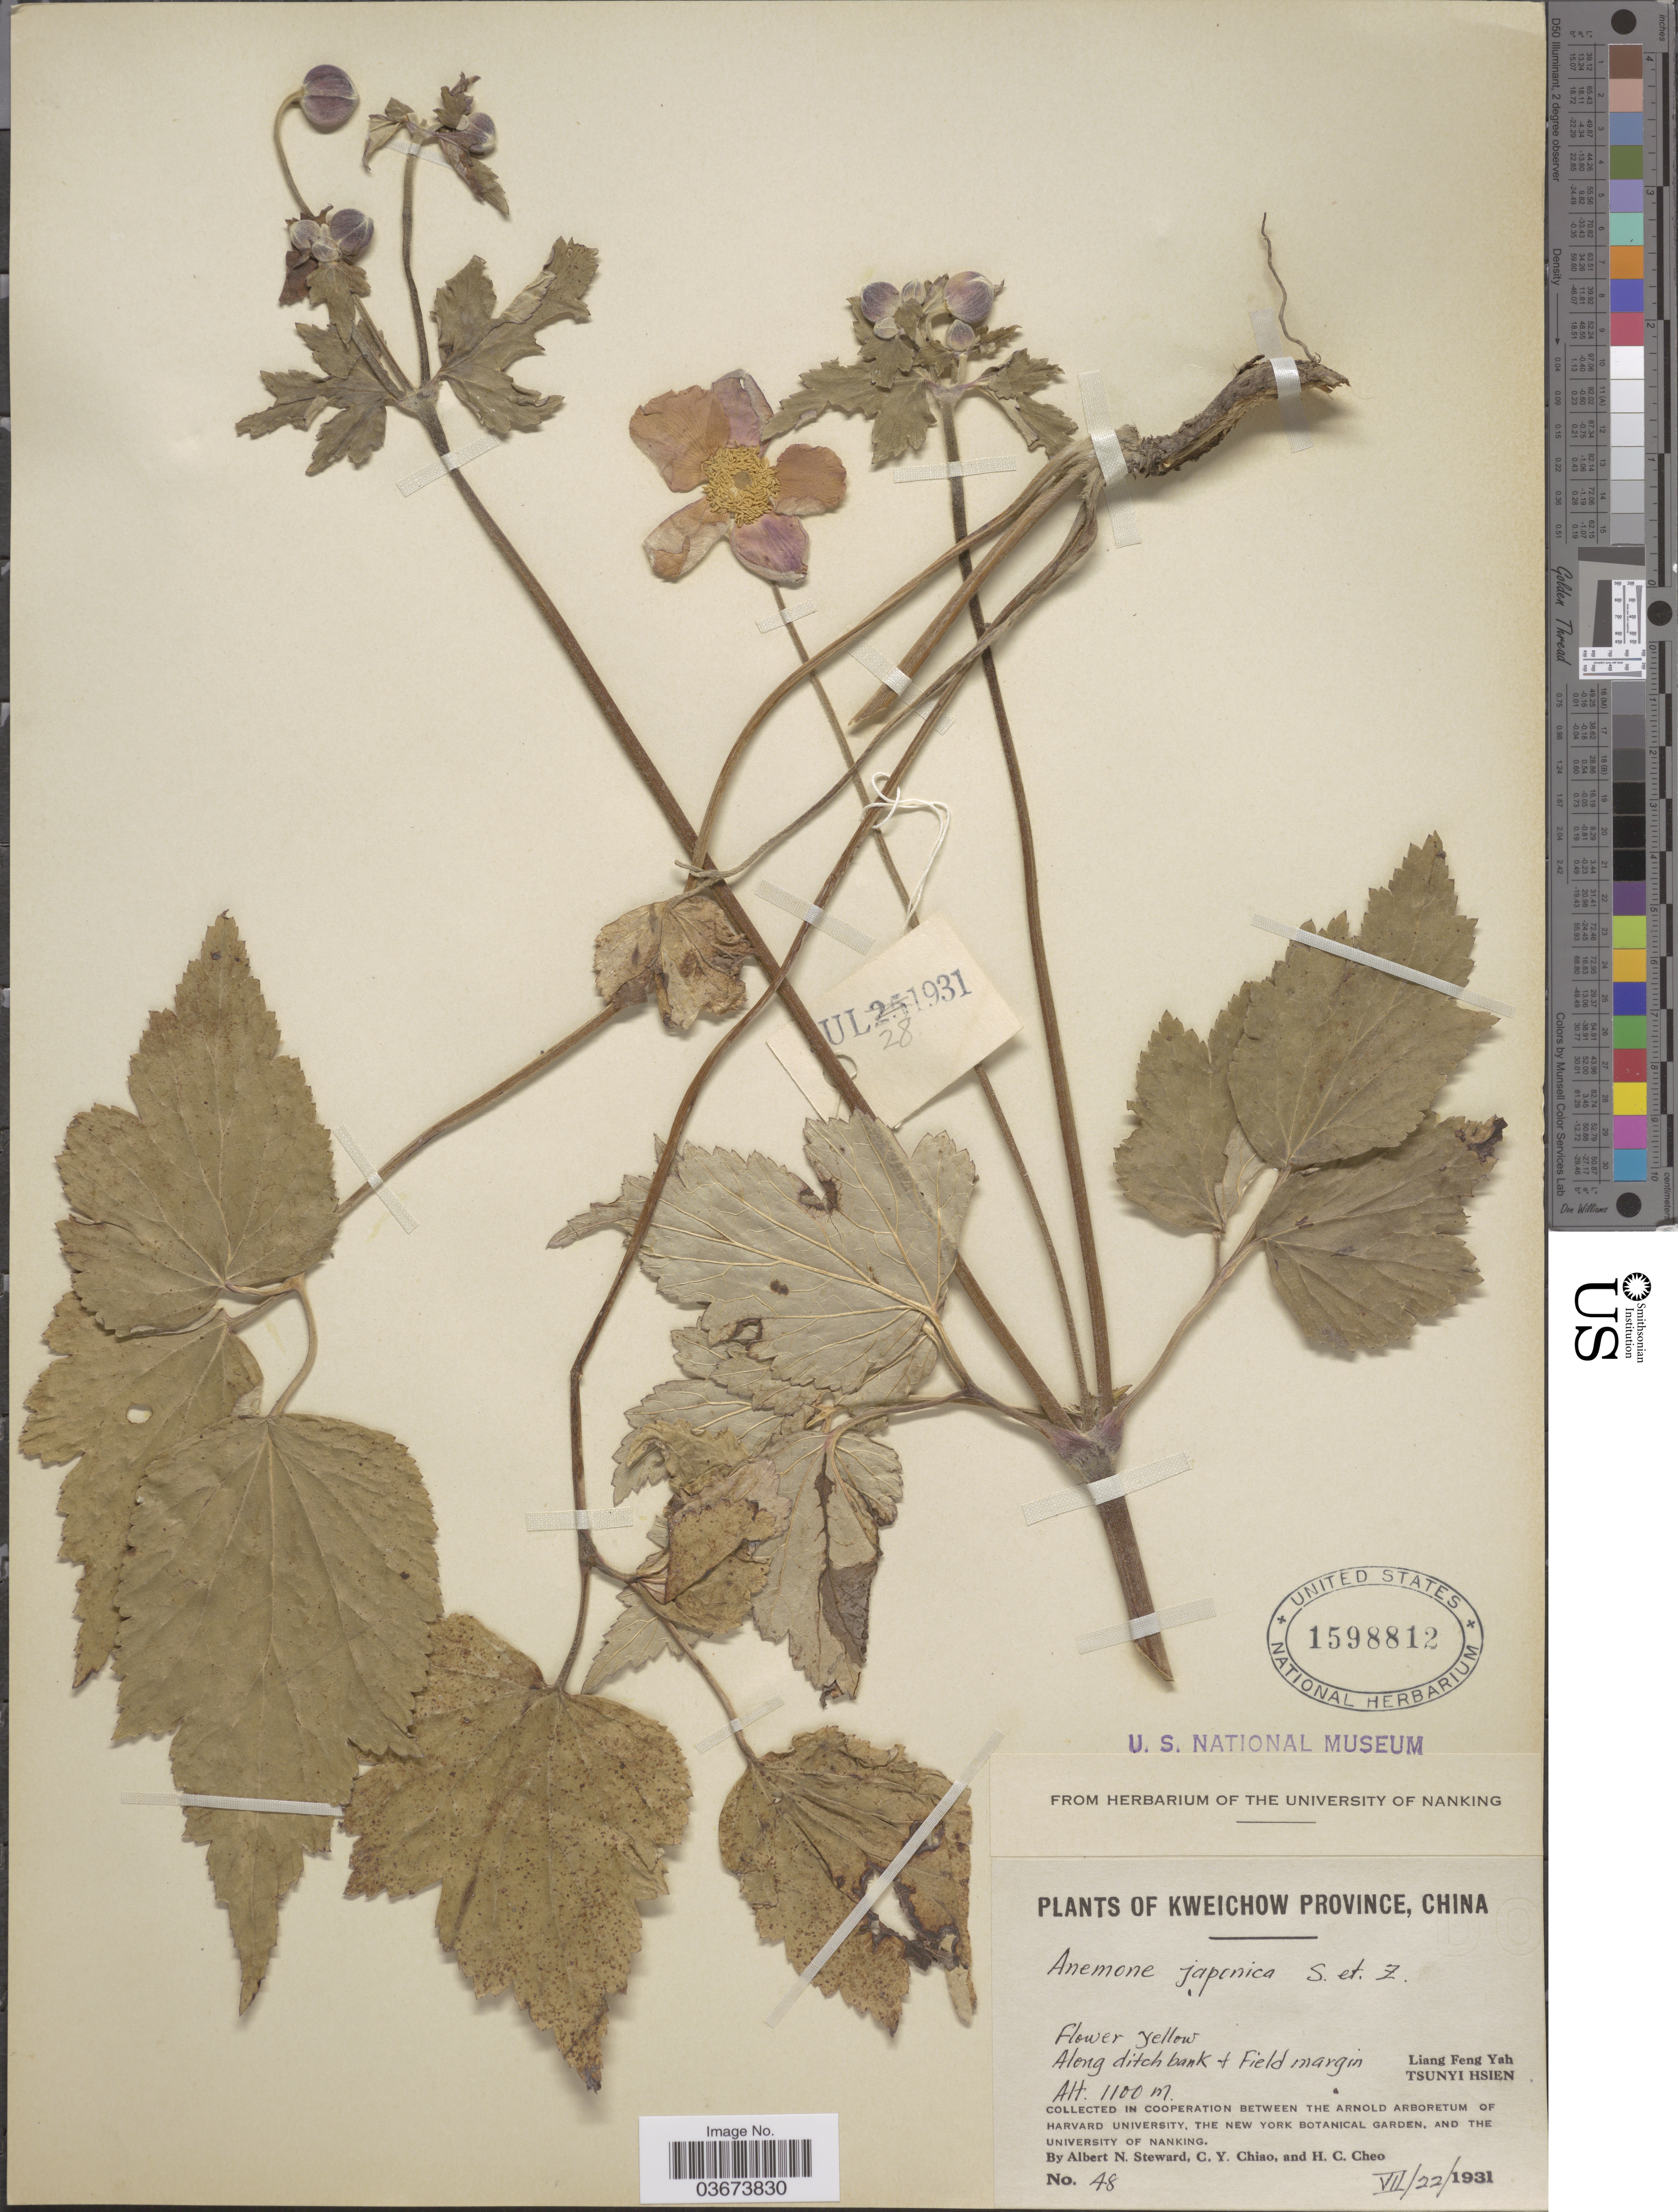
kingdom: Plantae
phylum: Tracheophyta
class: Magnoliopsida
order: Ranunculales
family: Ranunculaceae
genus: Anemone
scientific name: Anemone japonica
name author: Houtt.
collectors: A. N. Steward, C. Y. Chiao & H. Cheo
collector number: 48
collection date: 1931-07-22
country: China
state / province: Guizhou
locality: Kweichow Province. Liang Feng Yah. Tsunyi Hsien.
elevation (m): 1100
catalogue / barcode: US 1598812